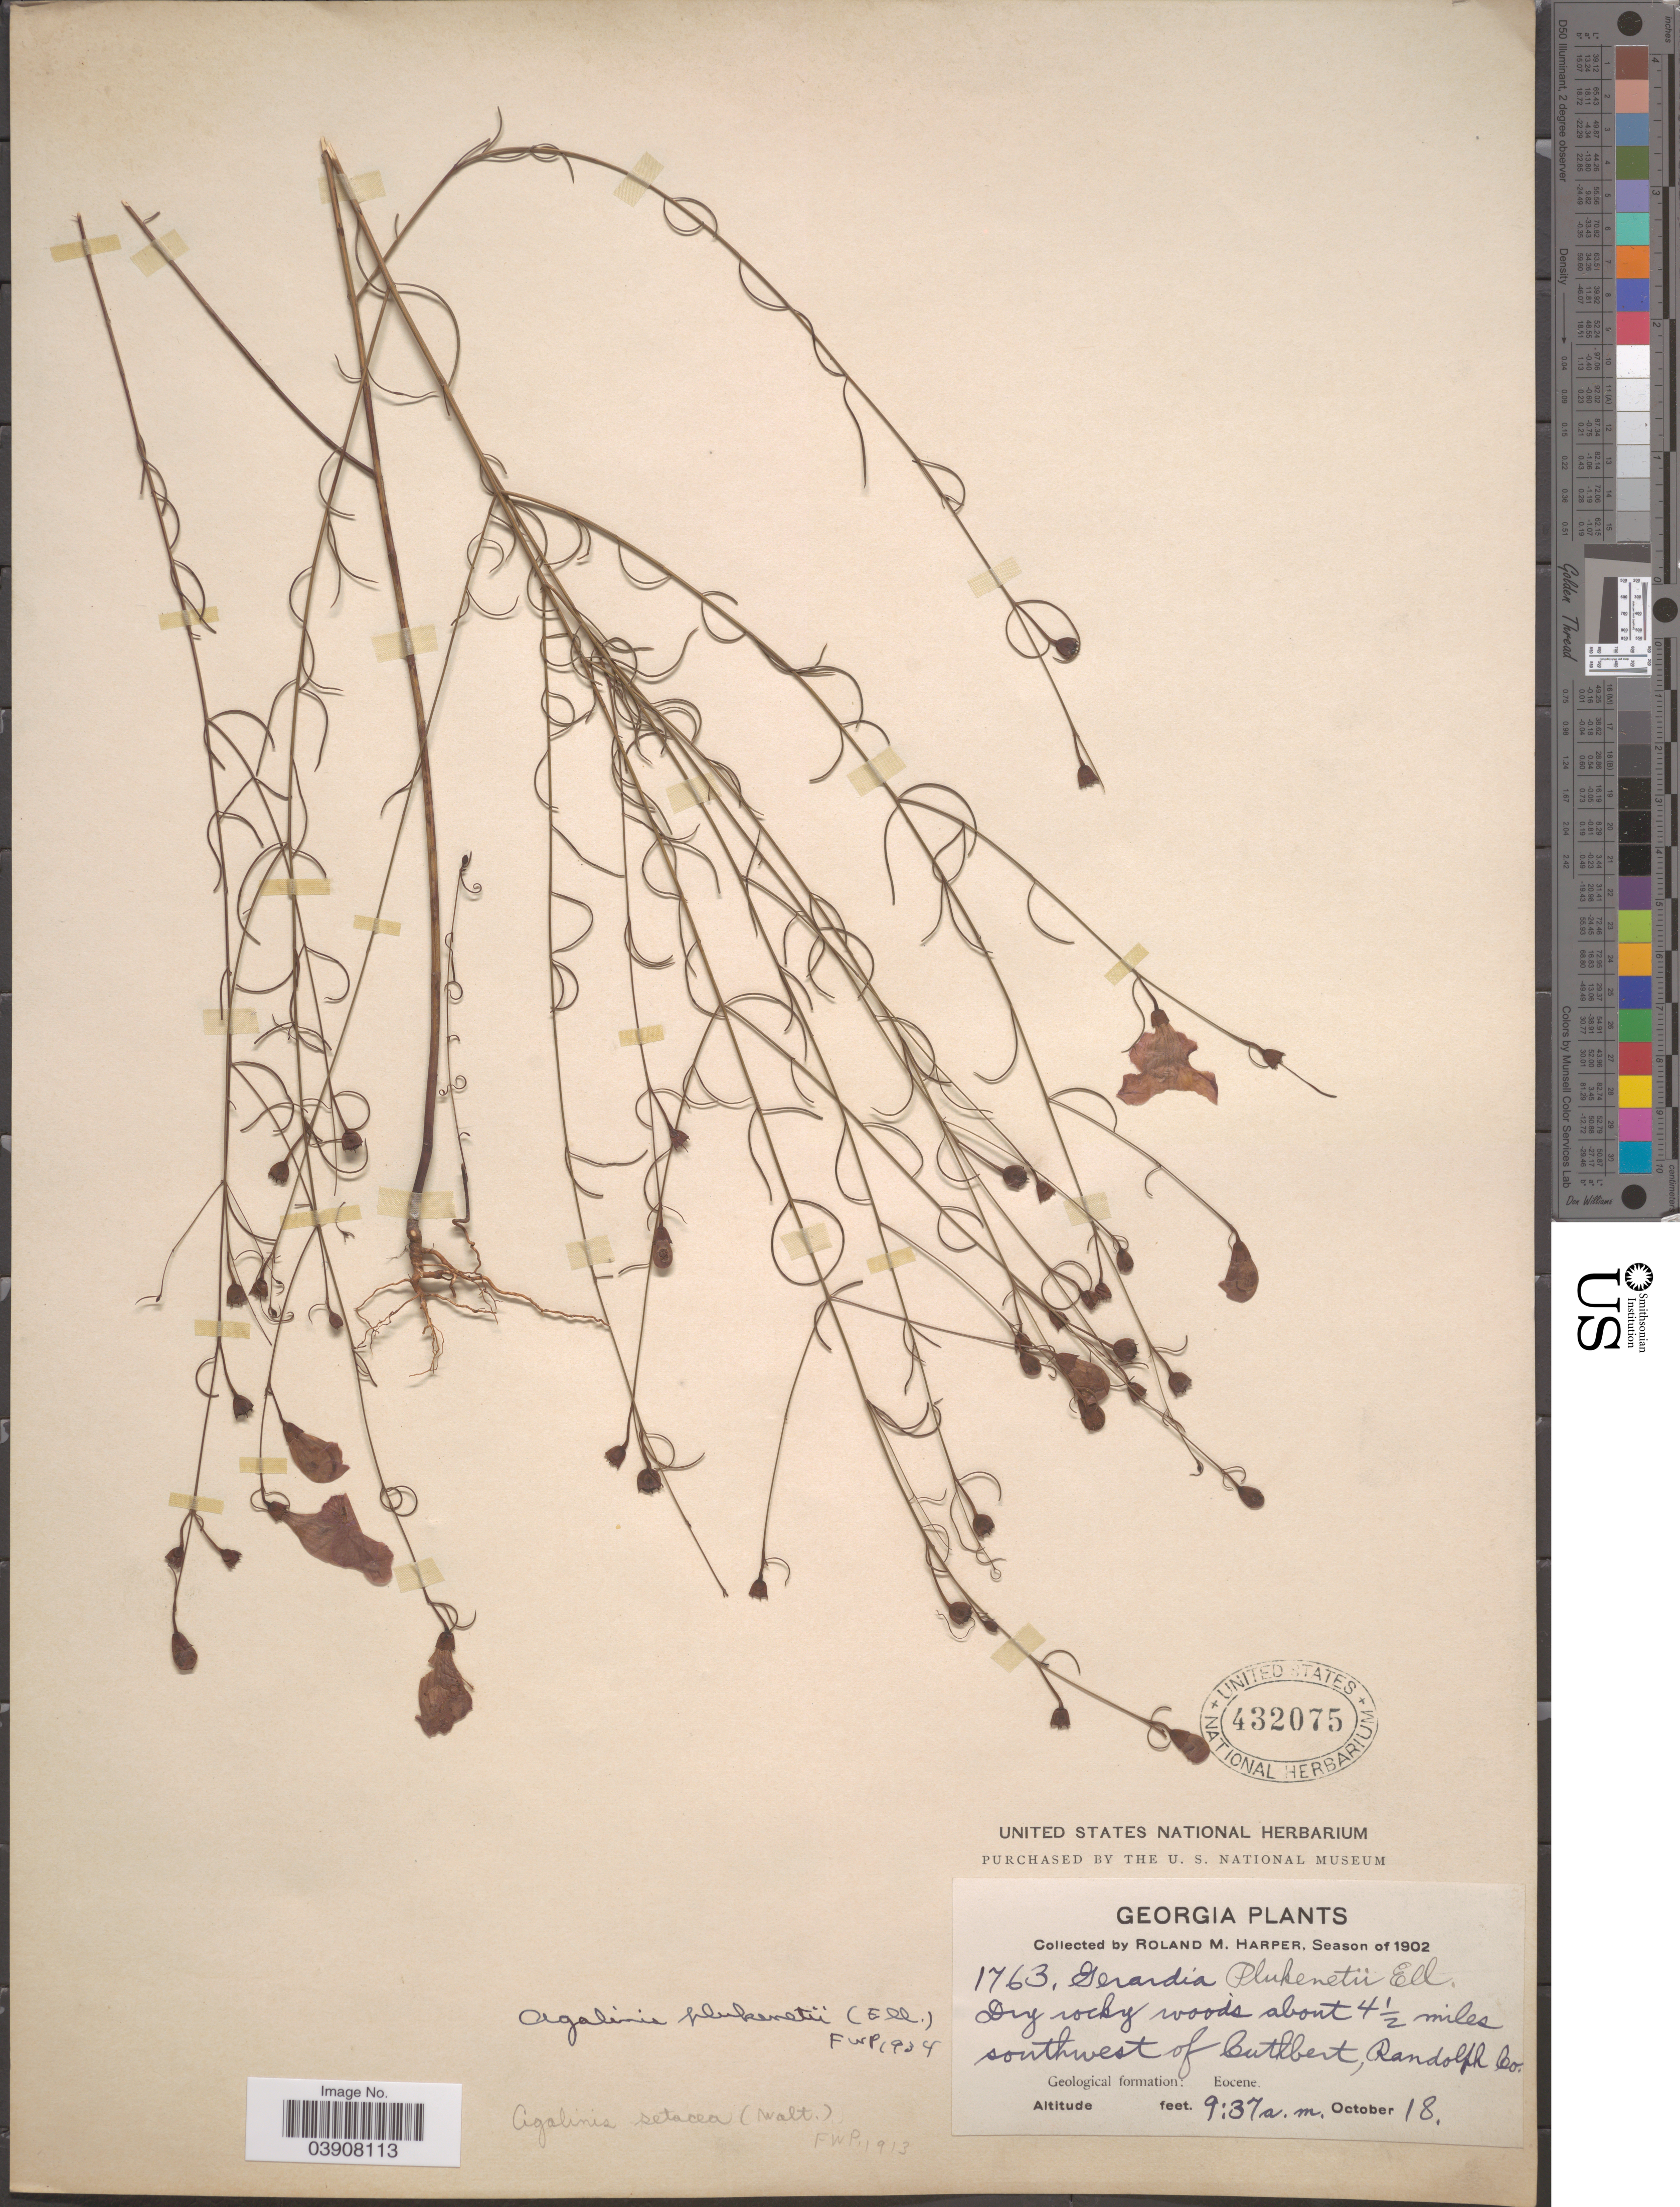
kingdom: Plantae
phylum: Tracheophyta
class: Magnoliopsida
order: Lamiales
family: Orobanchaceae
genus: Agalinis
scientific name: Agalinis plukenetii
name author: (Elliott) Raf.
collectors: R. M. Harper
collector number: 1763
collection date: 1902-10-18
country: United States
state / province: Georgia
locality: Dry rocky woods about 4½ miles southwest of Cuthbert, Randolph Co. Geological formation: Eocene.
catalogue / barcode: US 432075